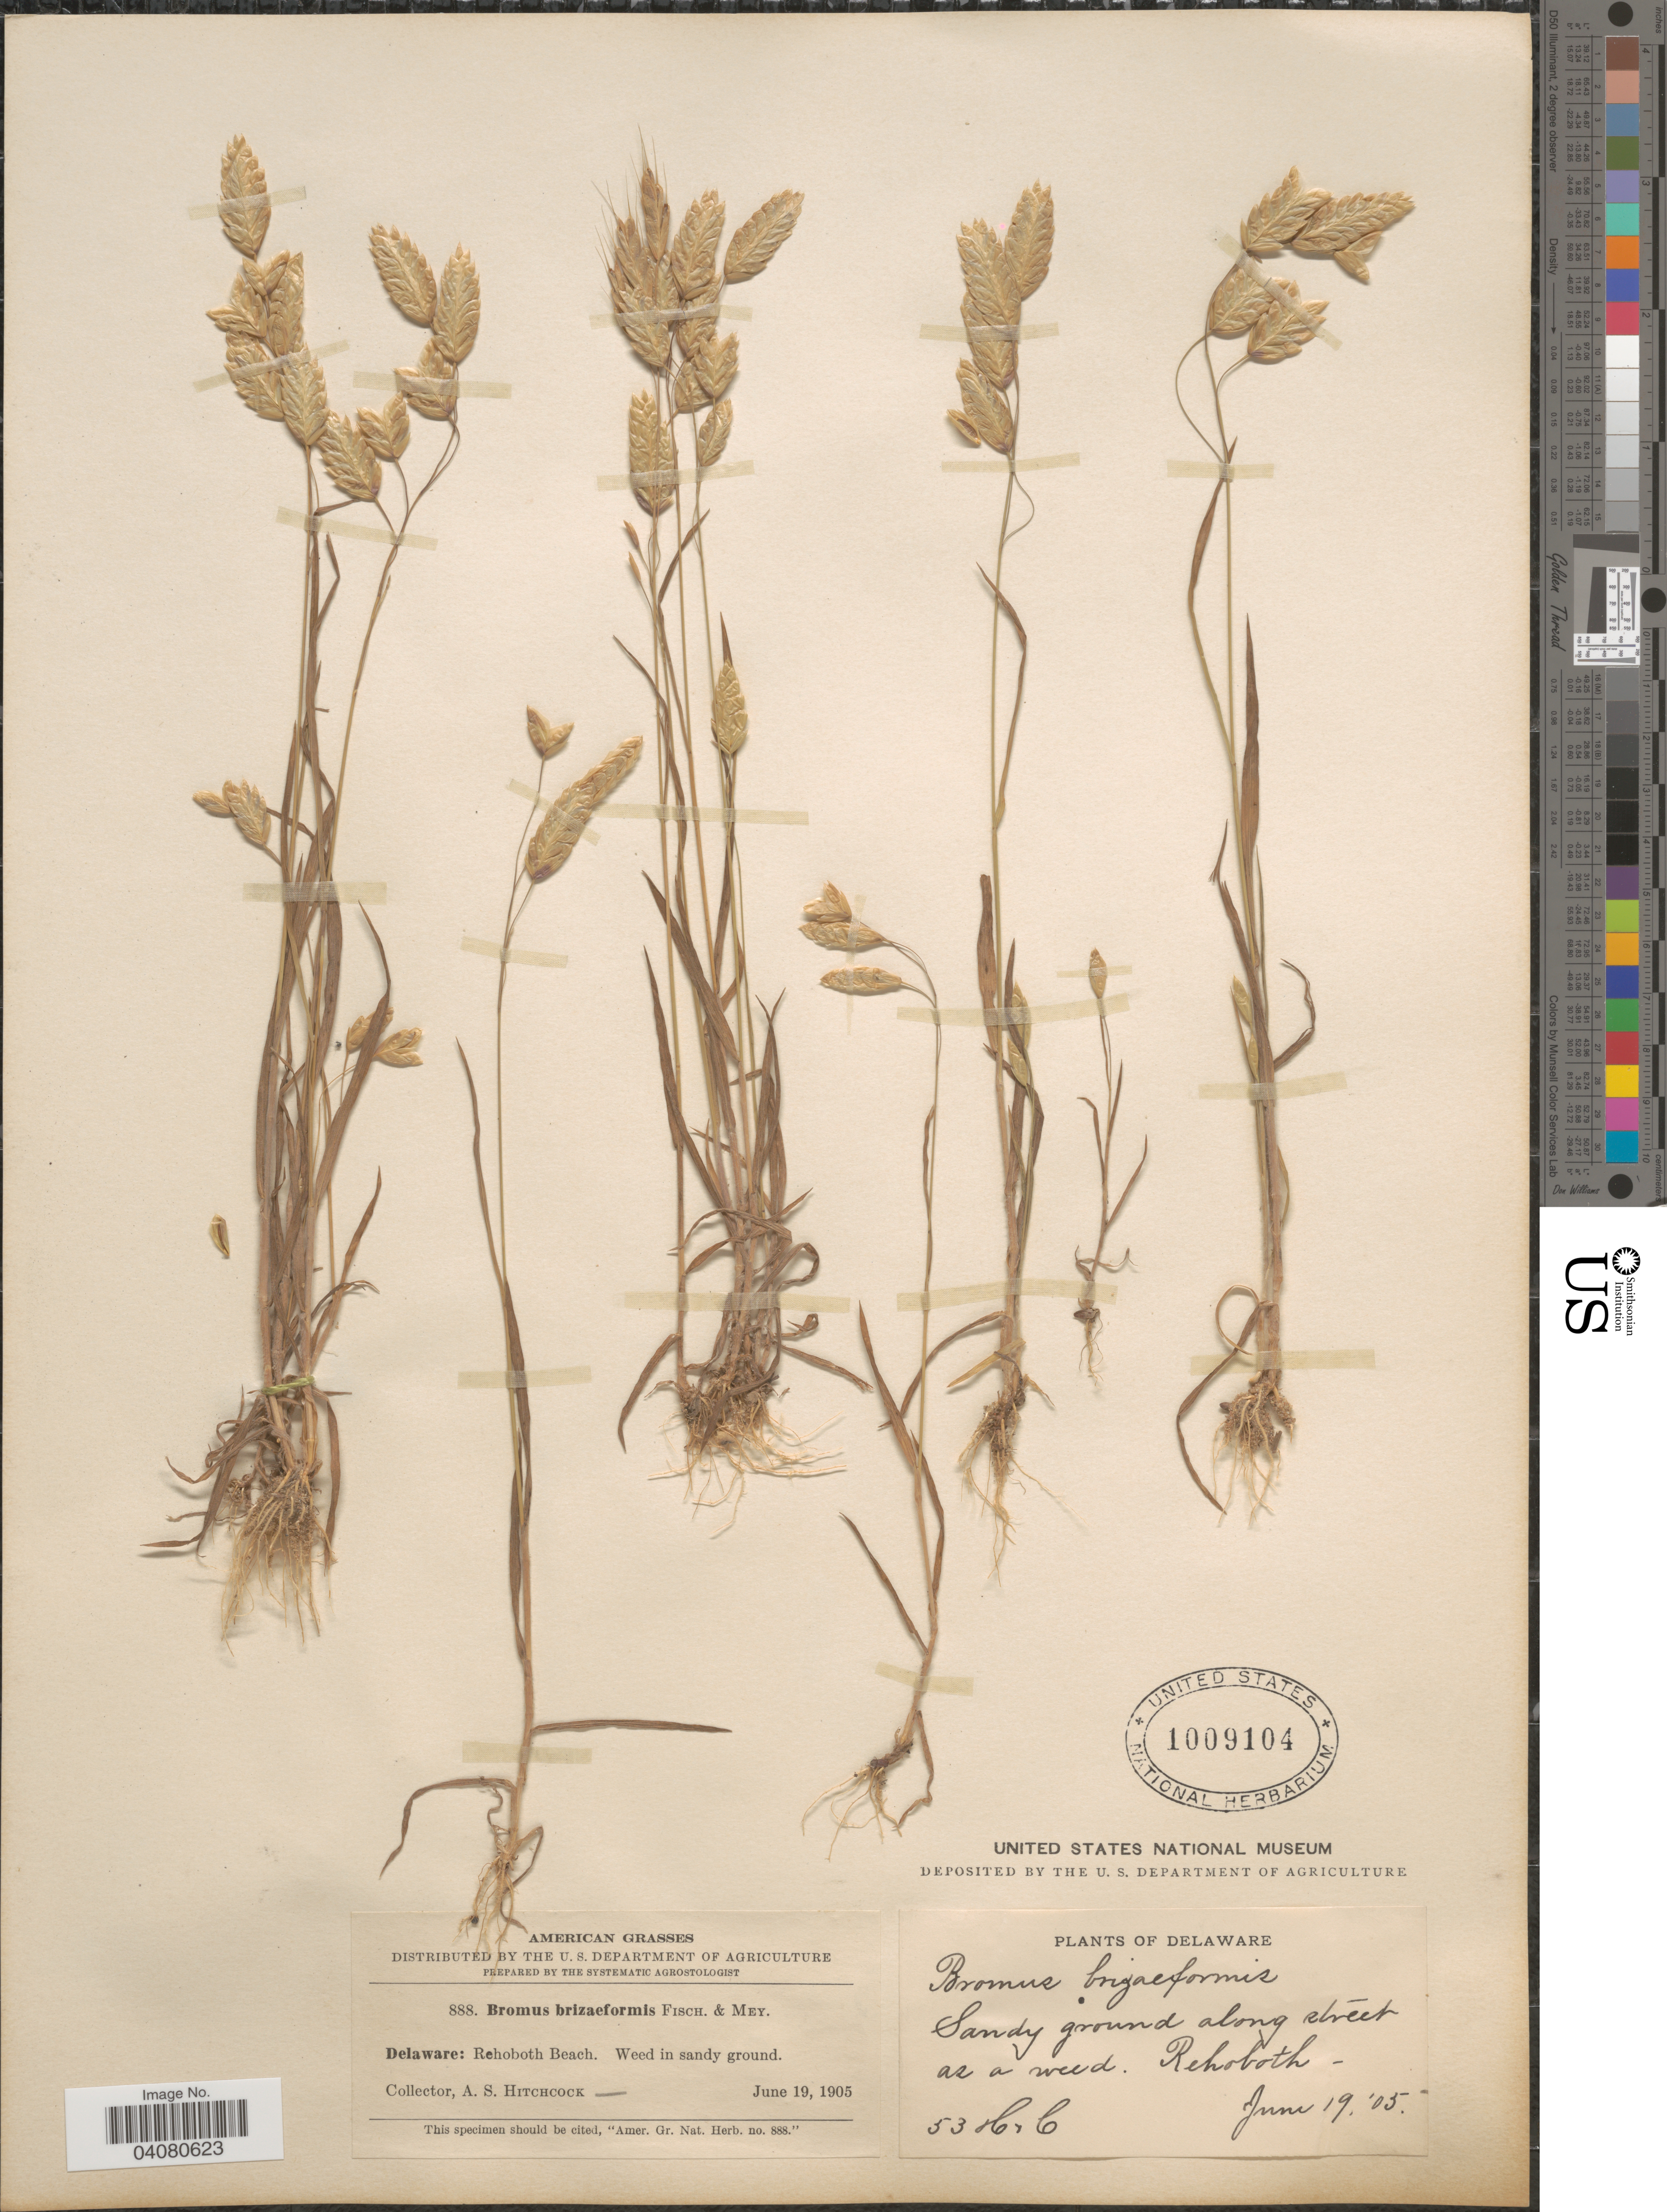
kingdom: Plantae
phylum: Tracheophyta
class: Liliopsida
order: Poales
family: Poaceae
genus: Bromus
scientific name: Bromus briziformis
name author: Fisch. & C.A. Mey.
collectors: A. S. Hitchcock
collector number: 53/888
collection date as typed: Transcribed d/m/y: 19/6/5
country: United States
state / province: Delaware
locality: Rehoboth Beach. Weed in sandy ground. Sandy ground along street as a weed. Rehoboth.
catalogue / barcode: US 1009104